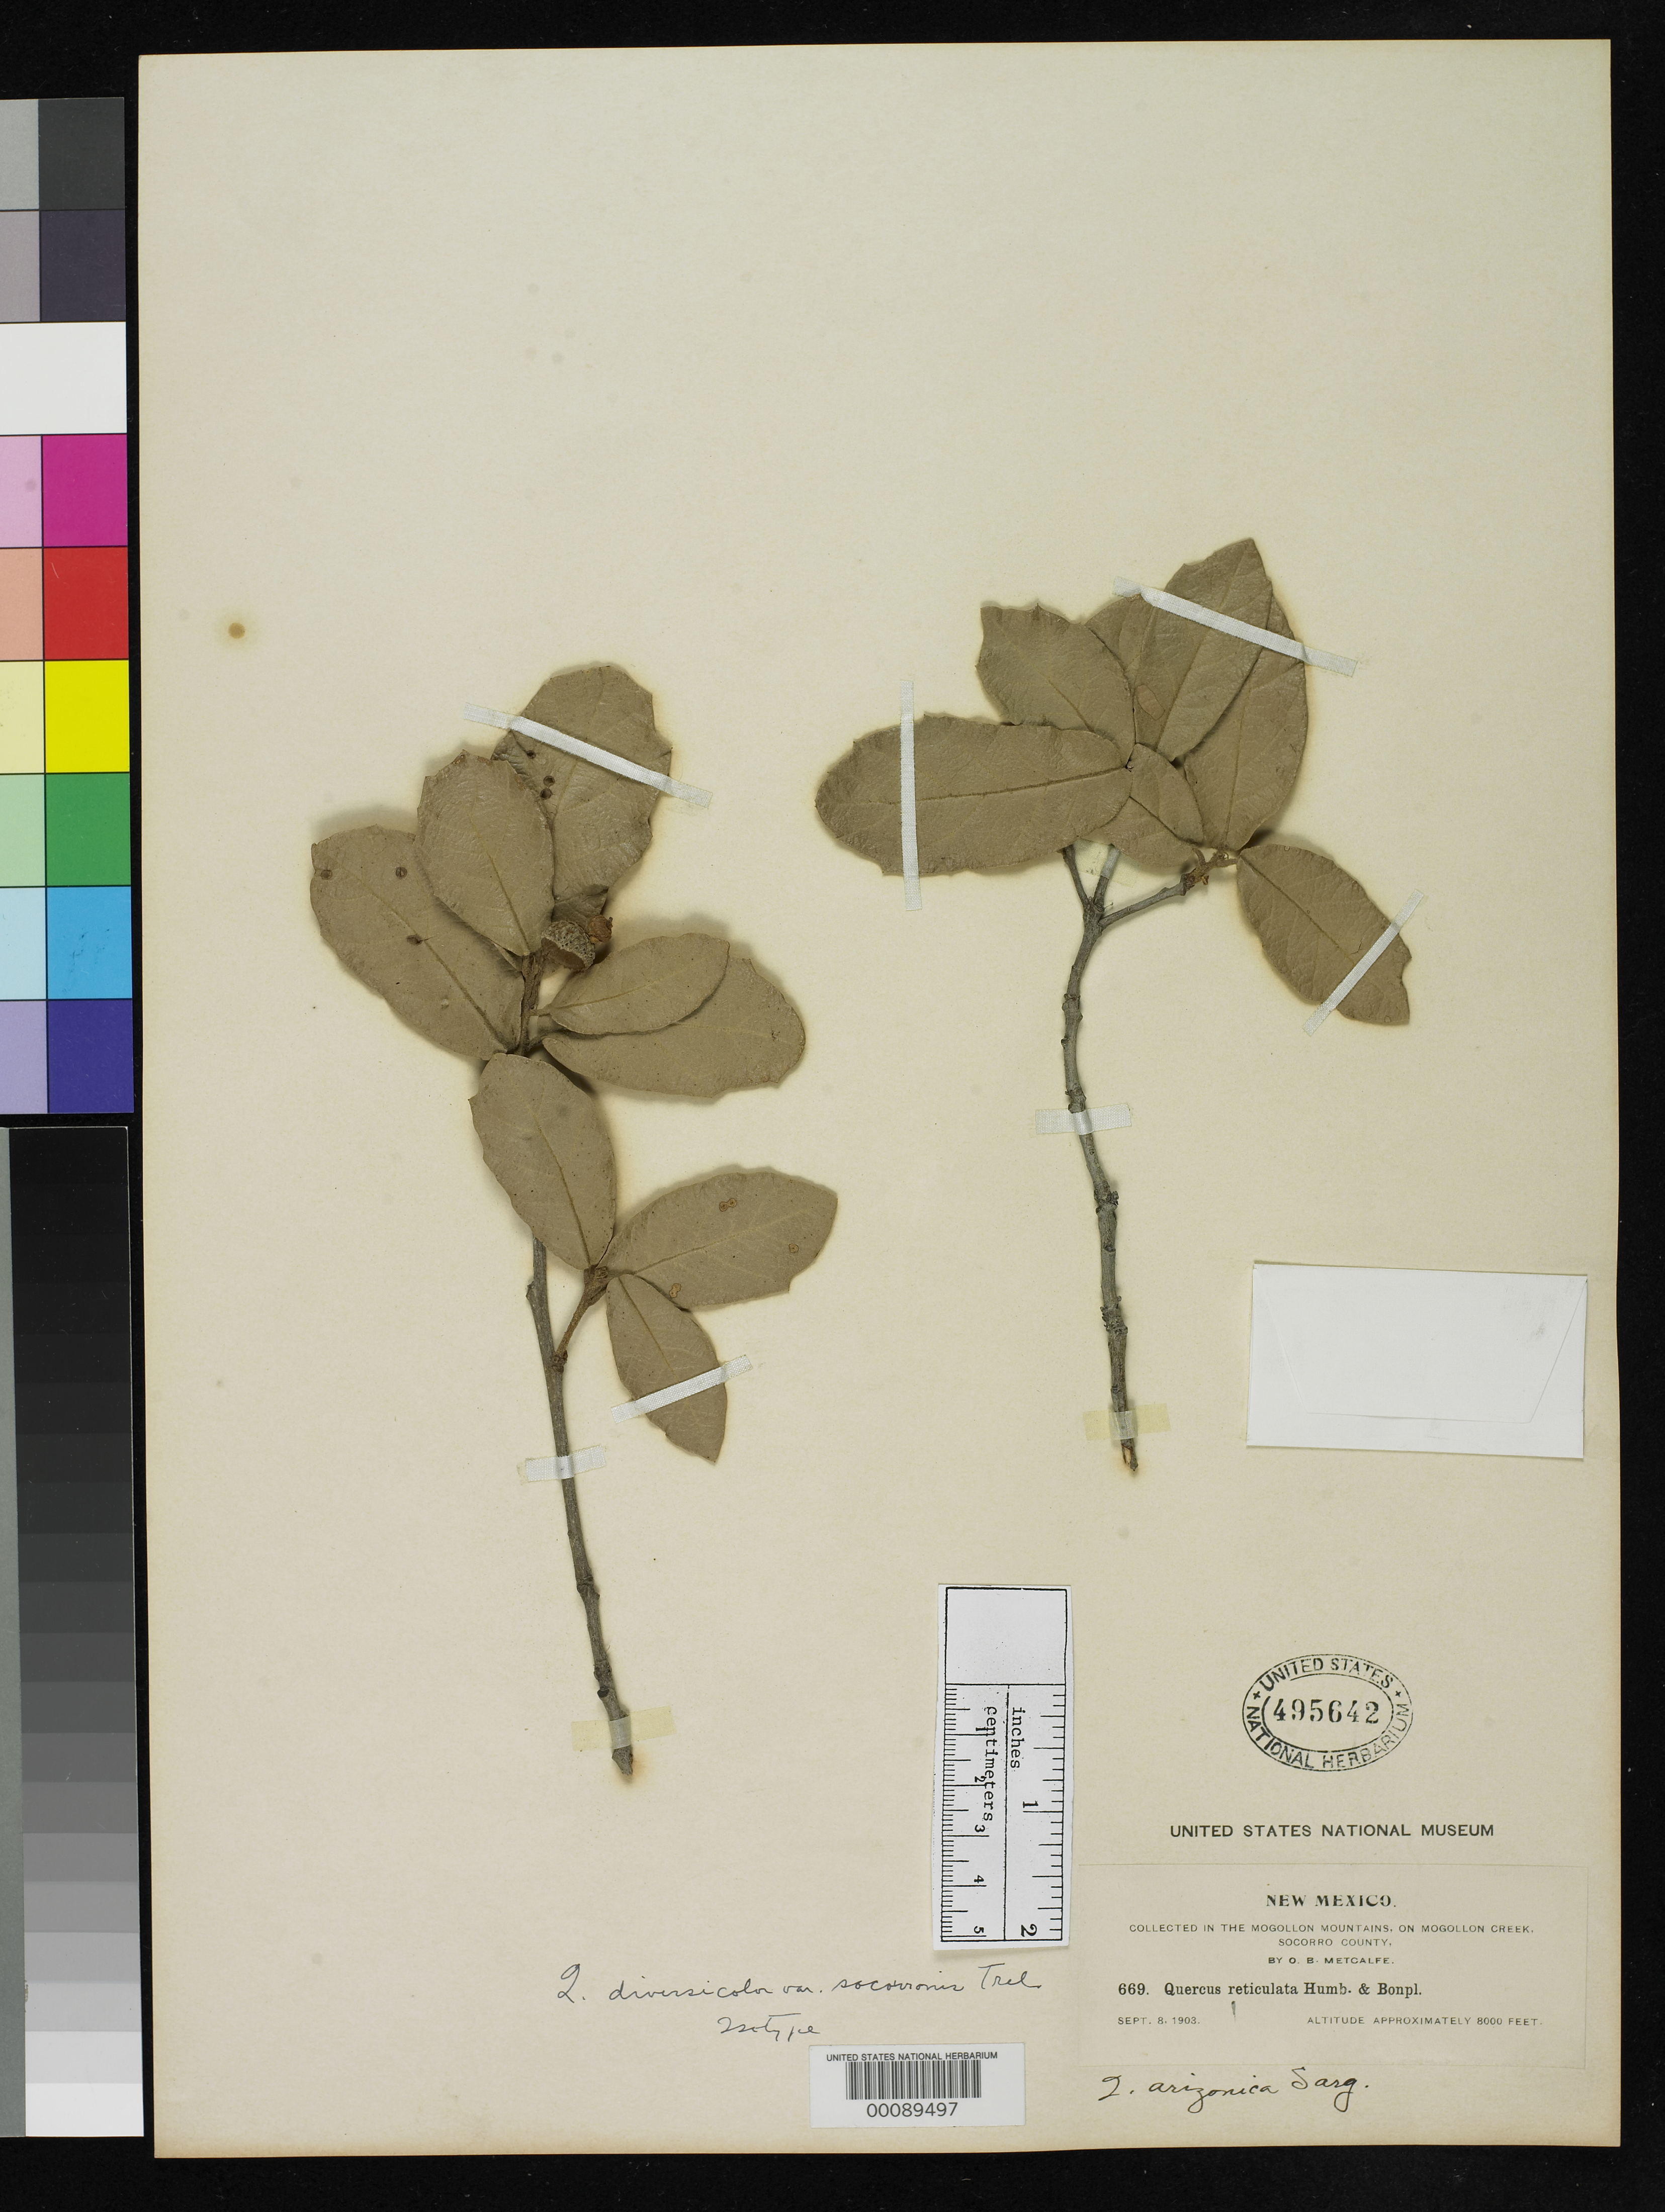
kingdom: Plantae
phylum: Tracheophyta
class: Magnoliopsida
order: Fagales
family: Fagaceae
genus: Quercus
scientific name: Quercus diversicolor var. socorronis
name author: Trel.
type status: Isotype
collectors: O. B. Metcalfe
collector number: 669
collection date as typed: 08 Sep 1903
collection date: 1903-09-08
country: United States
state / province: New Mexico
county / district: Socorro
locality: Mogollon Mts. on Mogollon Creek.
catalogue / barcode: US 495642